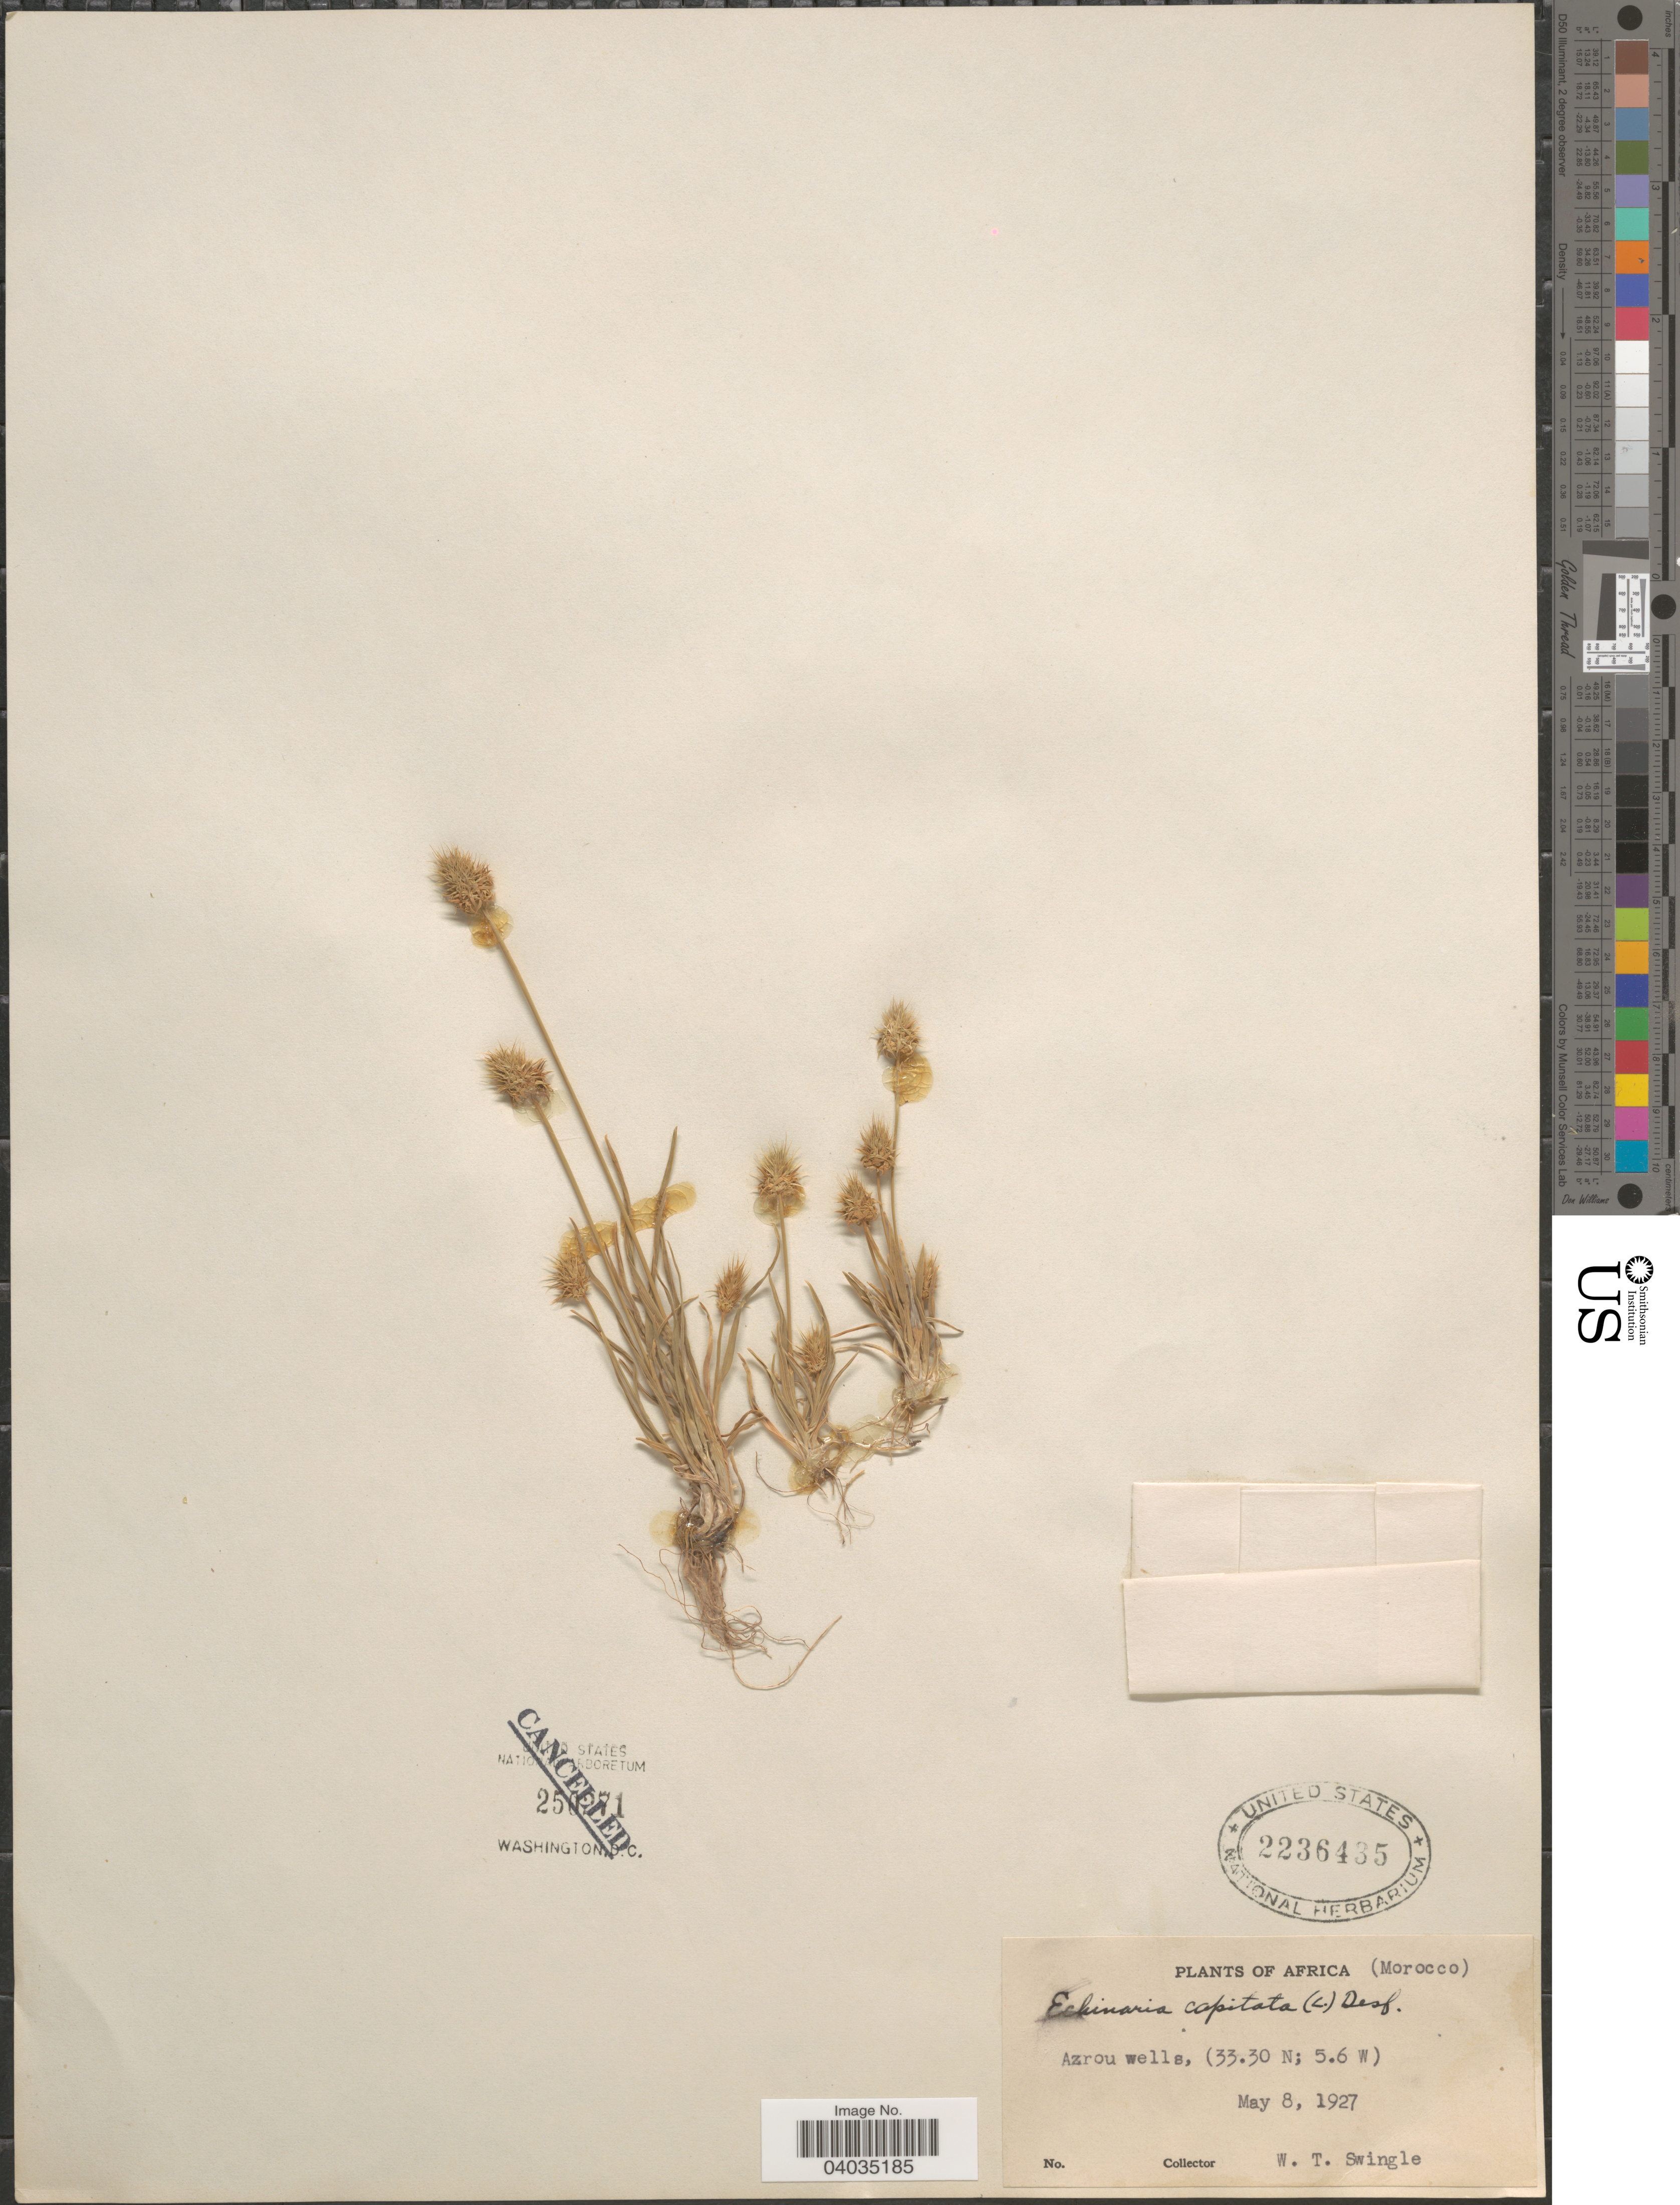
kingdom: Plantae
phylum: Tracheophyta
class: Liliopsida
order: Poales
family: Poaceae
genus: Echinaria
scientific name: Echinaria capitata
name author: (L.) Desf.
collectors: W. T. Swingle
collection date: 1927-05-08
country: Morocco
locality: Azrou wells.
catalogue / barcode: US 2236435